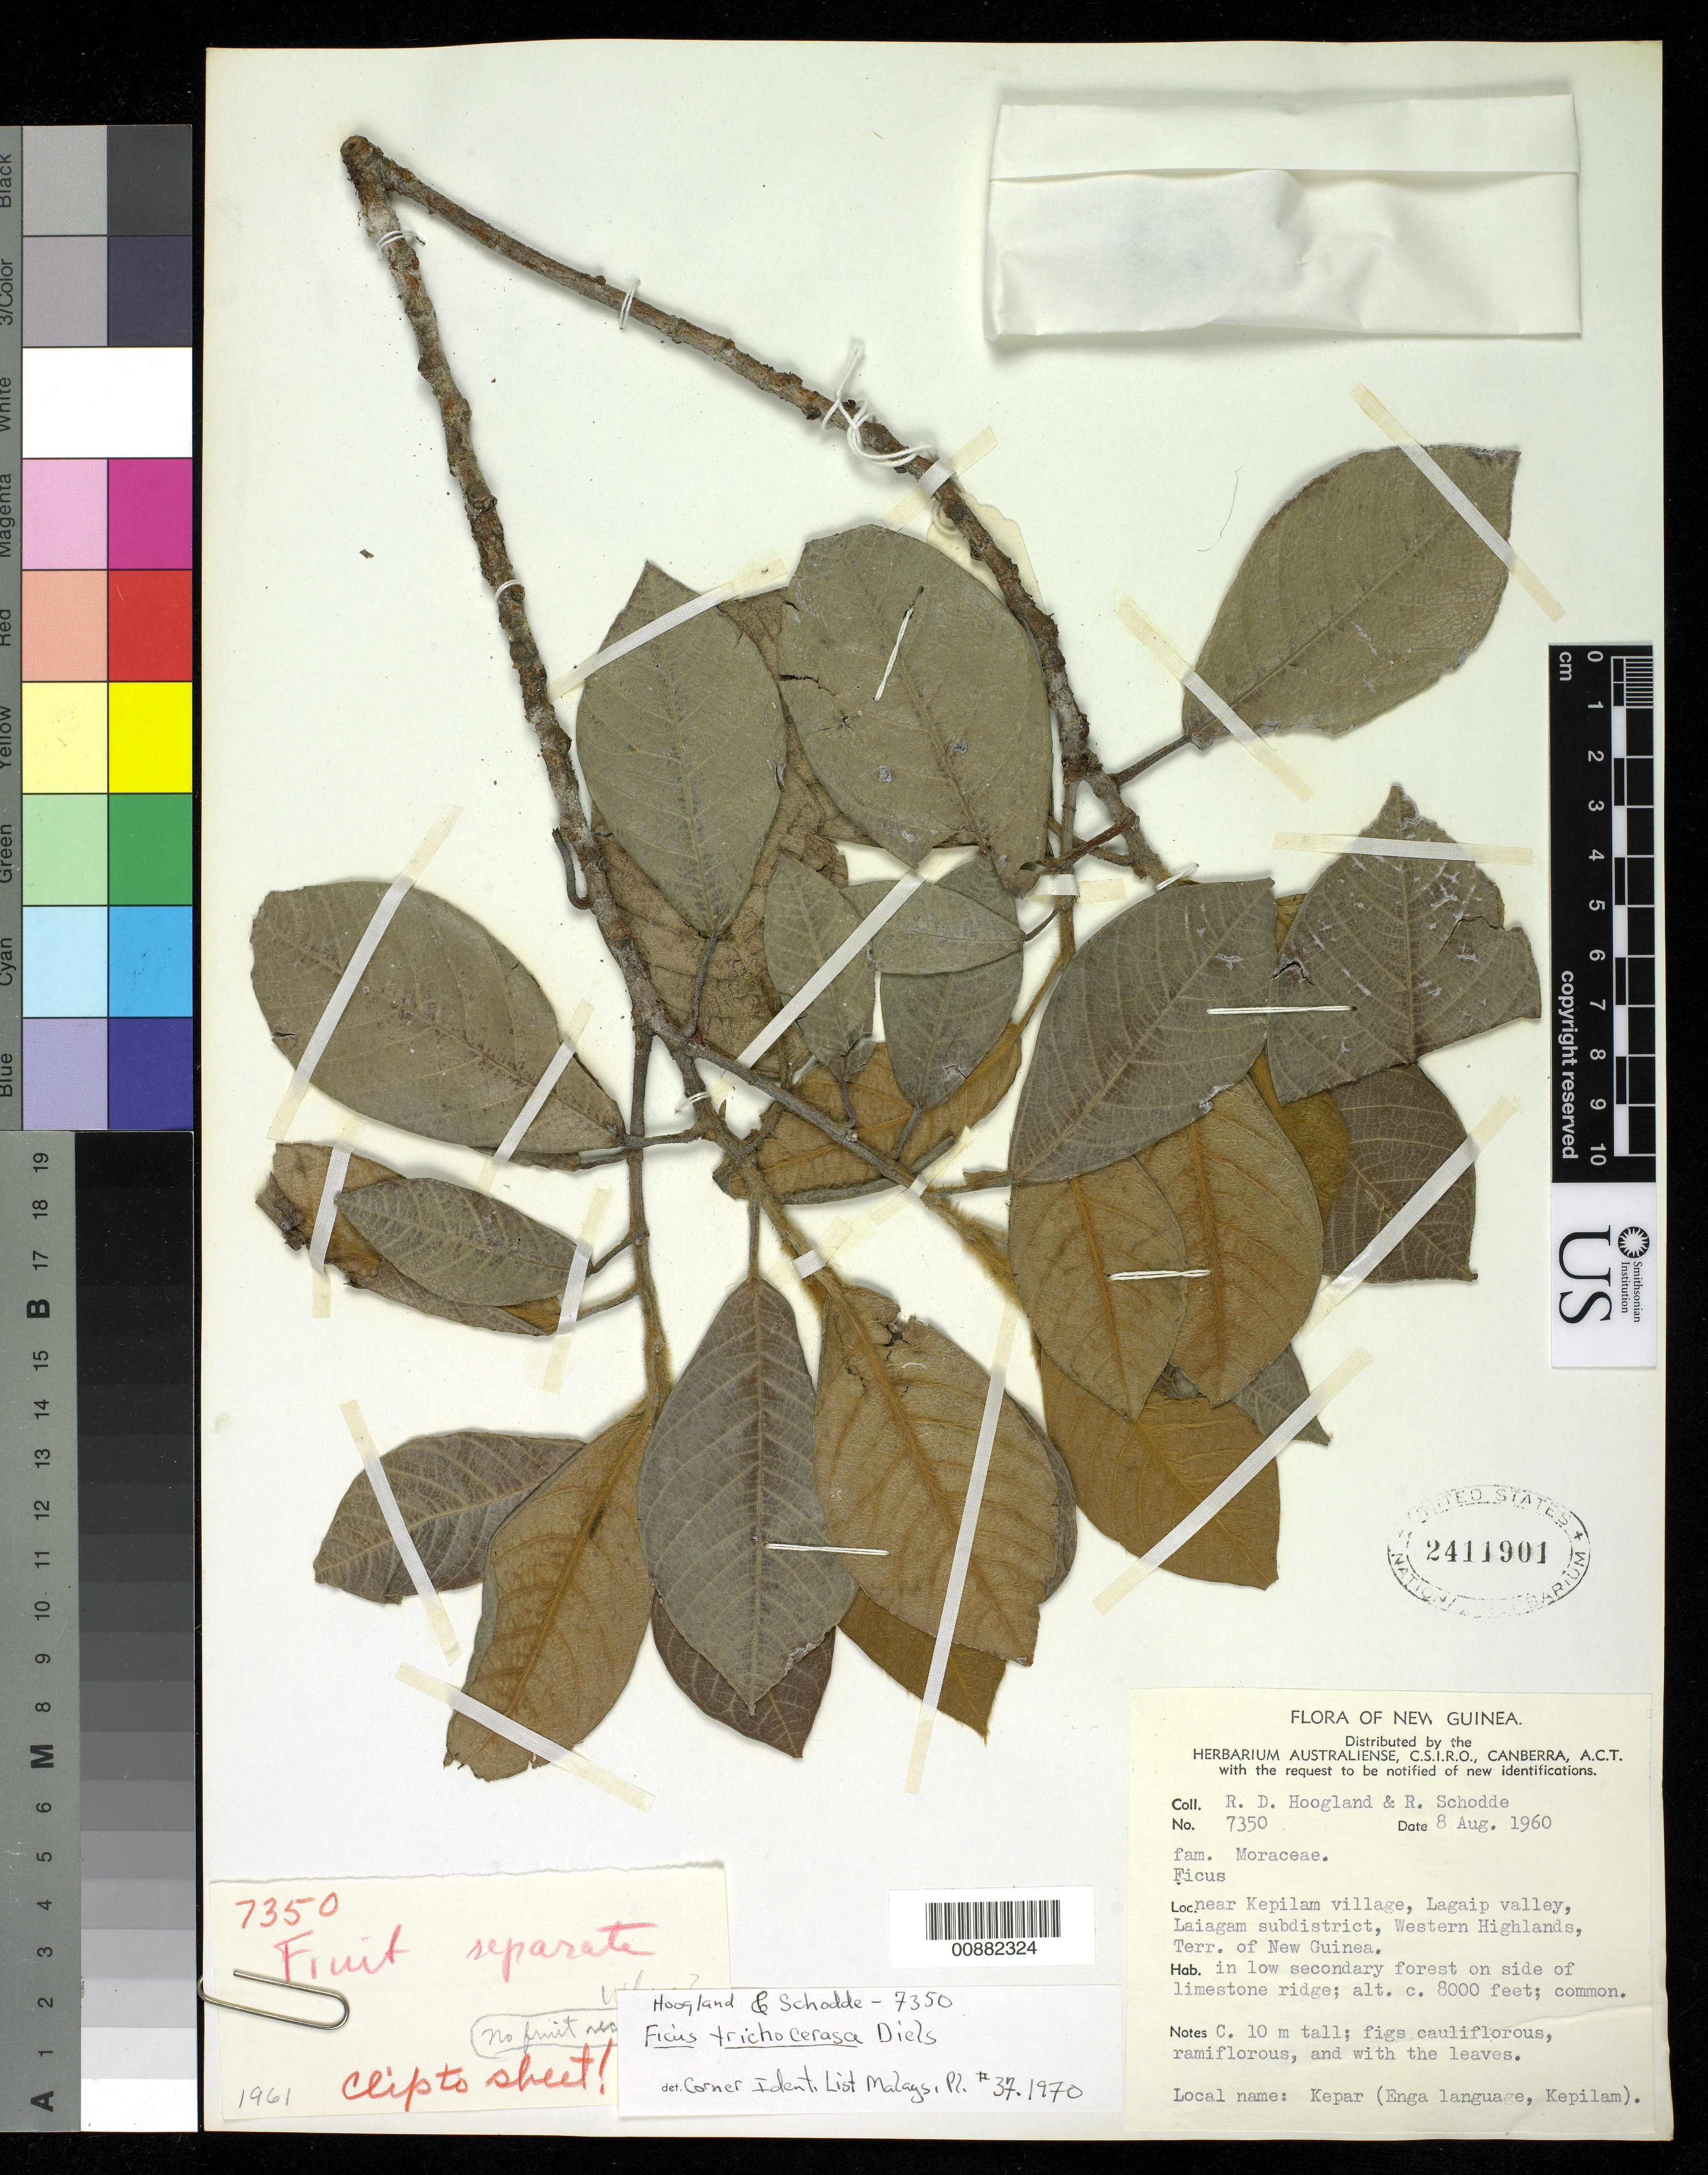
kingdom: Plantae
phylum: Tracheophyta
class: Magnoliopsida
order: Rosales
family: Moraceae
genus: Ficus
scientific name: Ficus trichocerasa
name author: Diels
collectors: R. D. Hoogland & R. Schodde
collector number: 7350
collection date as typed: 08 Aug 1960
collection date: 1960-08-08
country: Papua New Guinea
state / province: Enga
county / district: Laiagam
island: New Guinea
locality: near Kepilam village, Lagaip valley, Laiagam subdistrict.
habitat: in low secondary forest on side of limestone ridge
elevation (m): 2438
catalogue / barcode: US 2411901